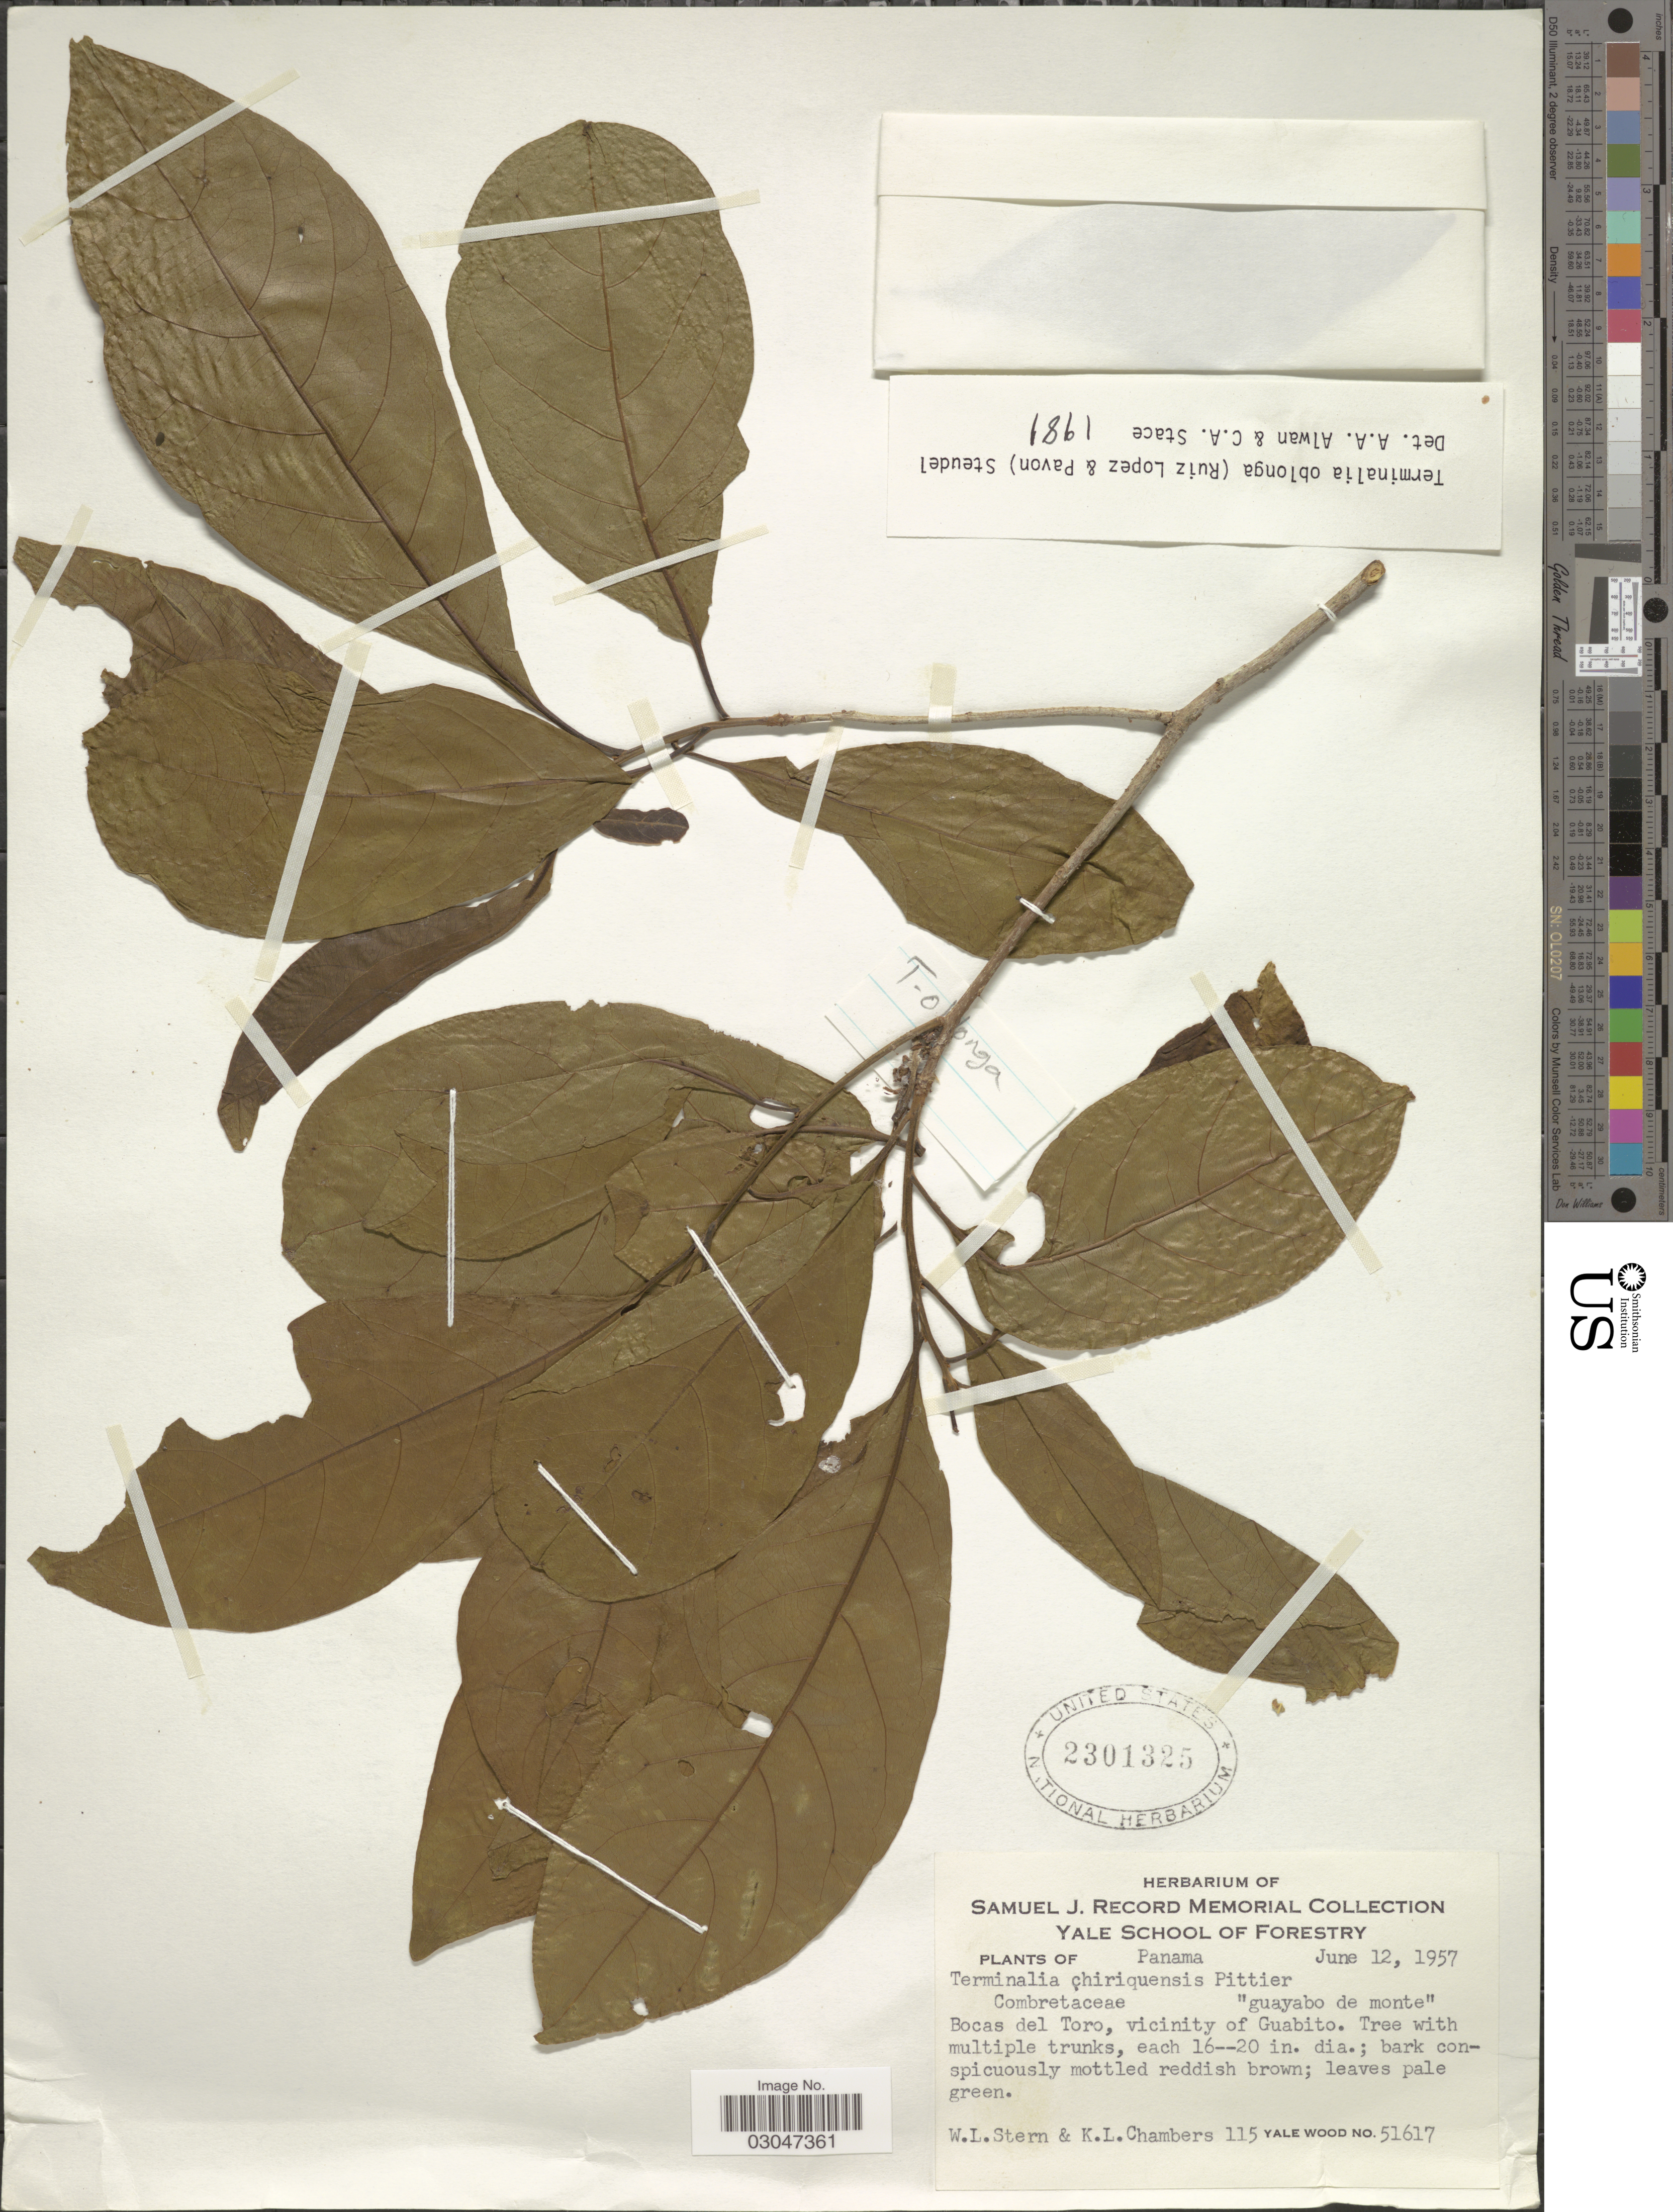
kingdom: Plantae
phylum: Tracheophyta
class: Magnoliopsida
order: Myrtales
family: Combretaceae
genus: Terminalia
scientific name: Terminalia oblonga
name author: (Ruiz & Pav.) Steud.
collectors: W. L. Stern & K. Chambers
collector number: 115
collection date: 1957-06-12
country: Panama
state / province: Bocas del Toro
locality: Vicinity of Guabito.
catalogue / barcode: US 2301325